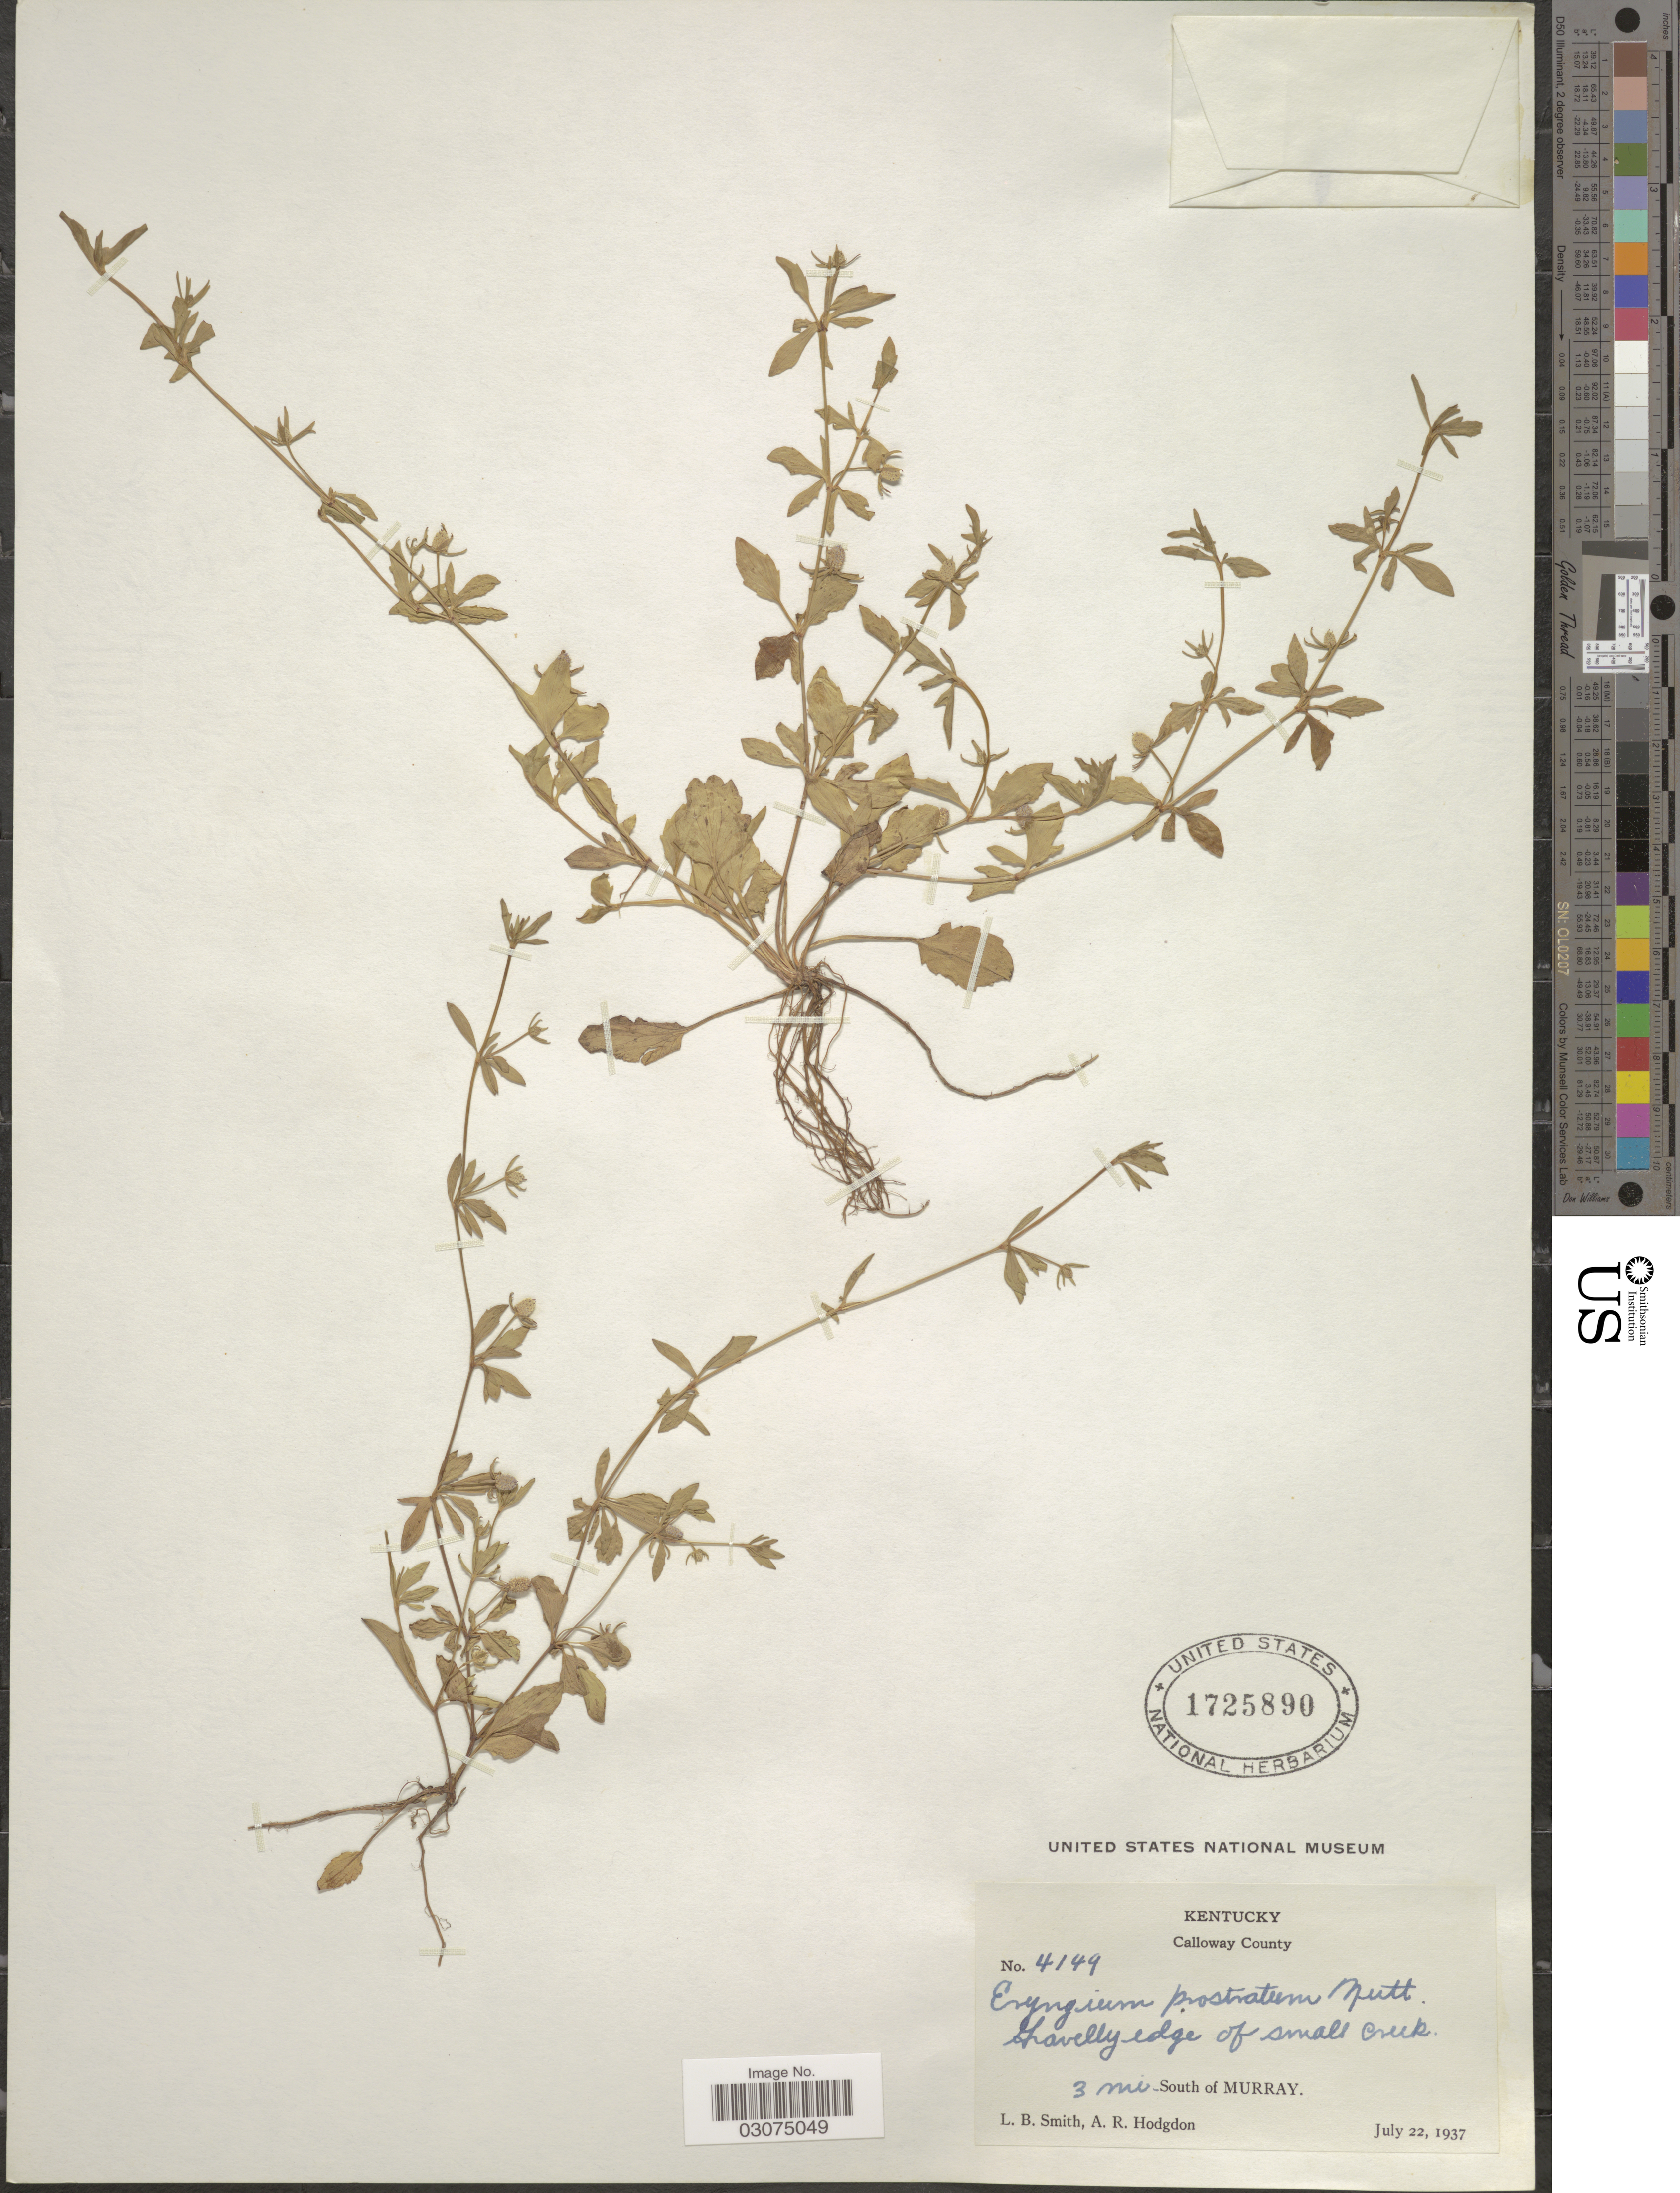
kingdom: Plantae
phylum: Tracheophyta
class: Magnoliopsida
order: Apiales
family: Apiaceae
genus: Eryngium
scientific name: Eryngium prostratum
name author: Nutt. ex DC.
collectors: L. Smith & A. R. Hodgdon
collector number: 4149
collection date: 1937-07-22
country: United States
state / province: Kentucky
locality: Calloway County. Gravelly edge of small creek. 3 mi. South of Murray.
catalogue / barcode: US 1725890